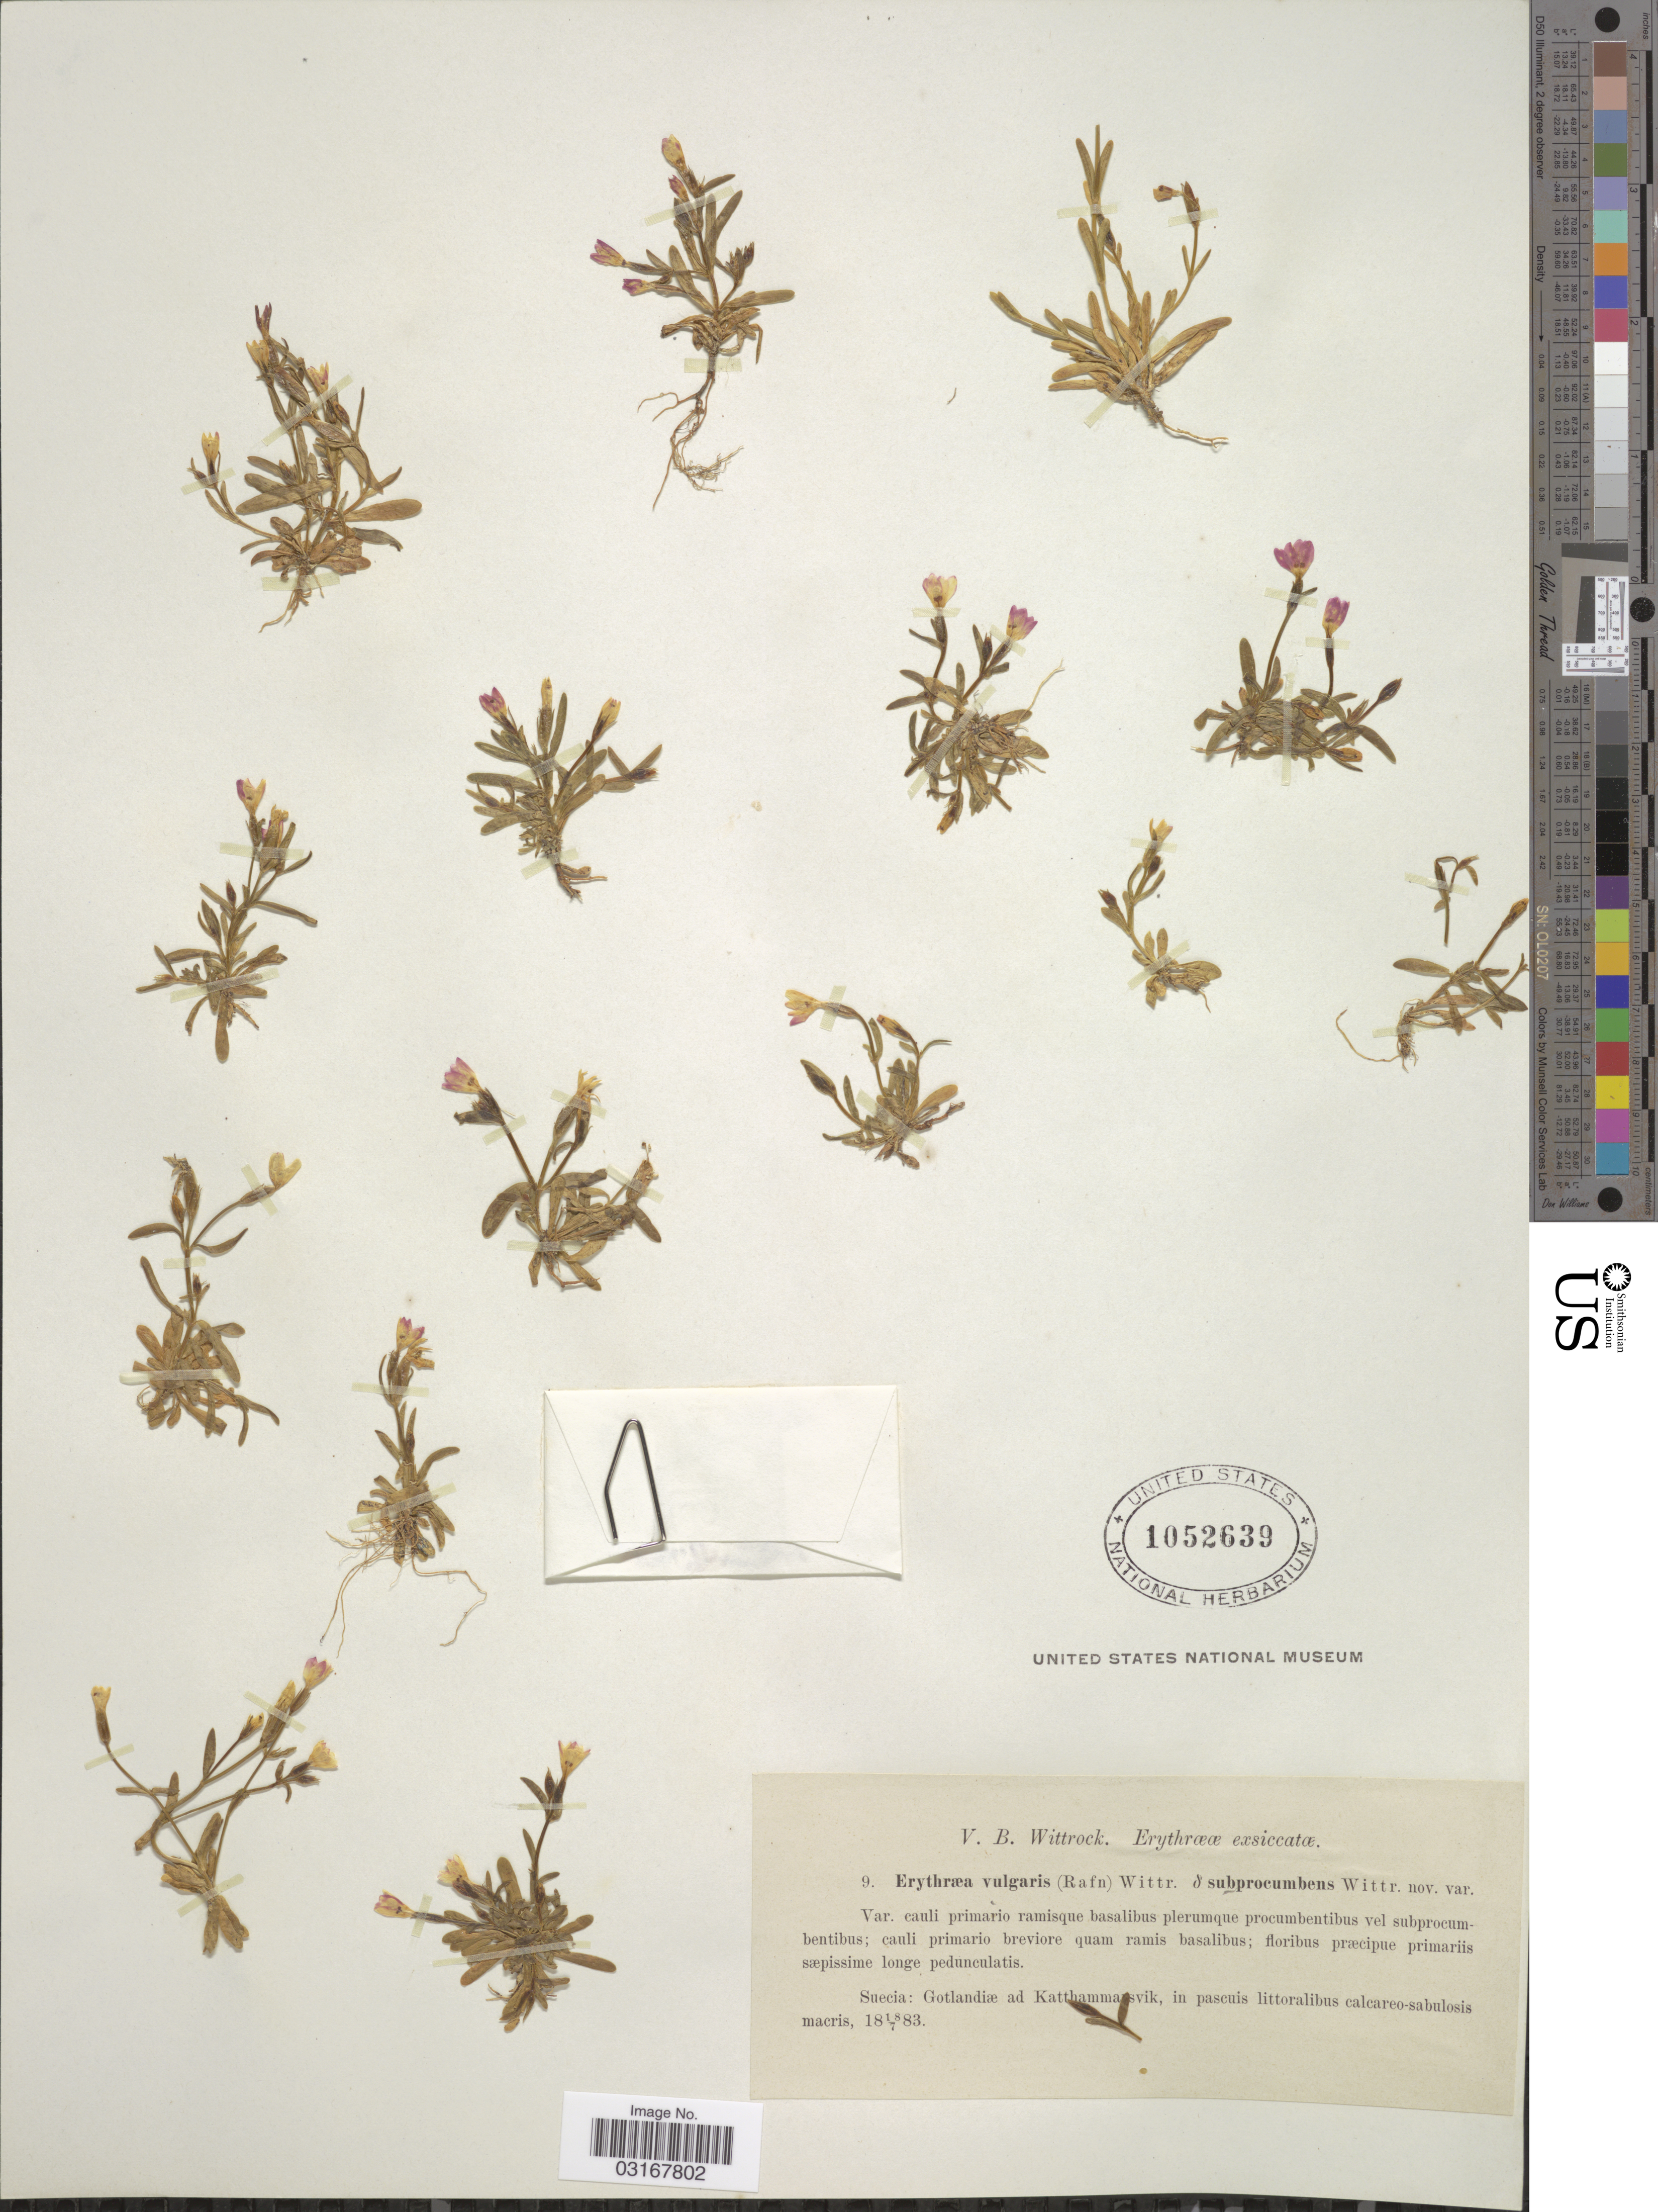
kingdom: Plantae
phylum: Tracheophyta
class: Magnoliopsida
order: Gentianales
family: Gentianaceae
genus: Centaurium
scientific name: Centaurium vulgaris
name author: Godr.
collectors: V. Wittrock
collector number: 9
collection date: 1883-07-18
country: Sweden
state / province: Gotland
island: Gotland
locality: Suecia: Gotlandiæ ad Katthamma [illegible text]svik, in pascuis littoralibus calcareo-sabulosis macris.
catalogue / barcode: US 1052639